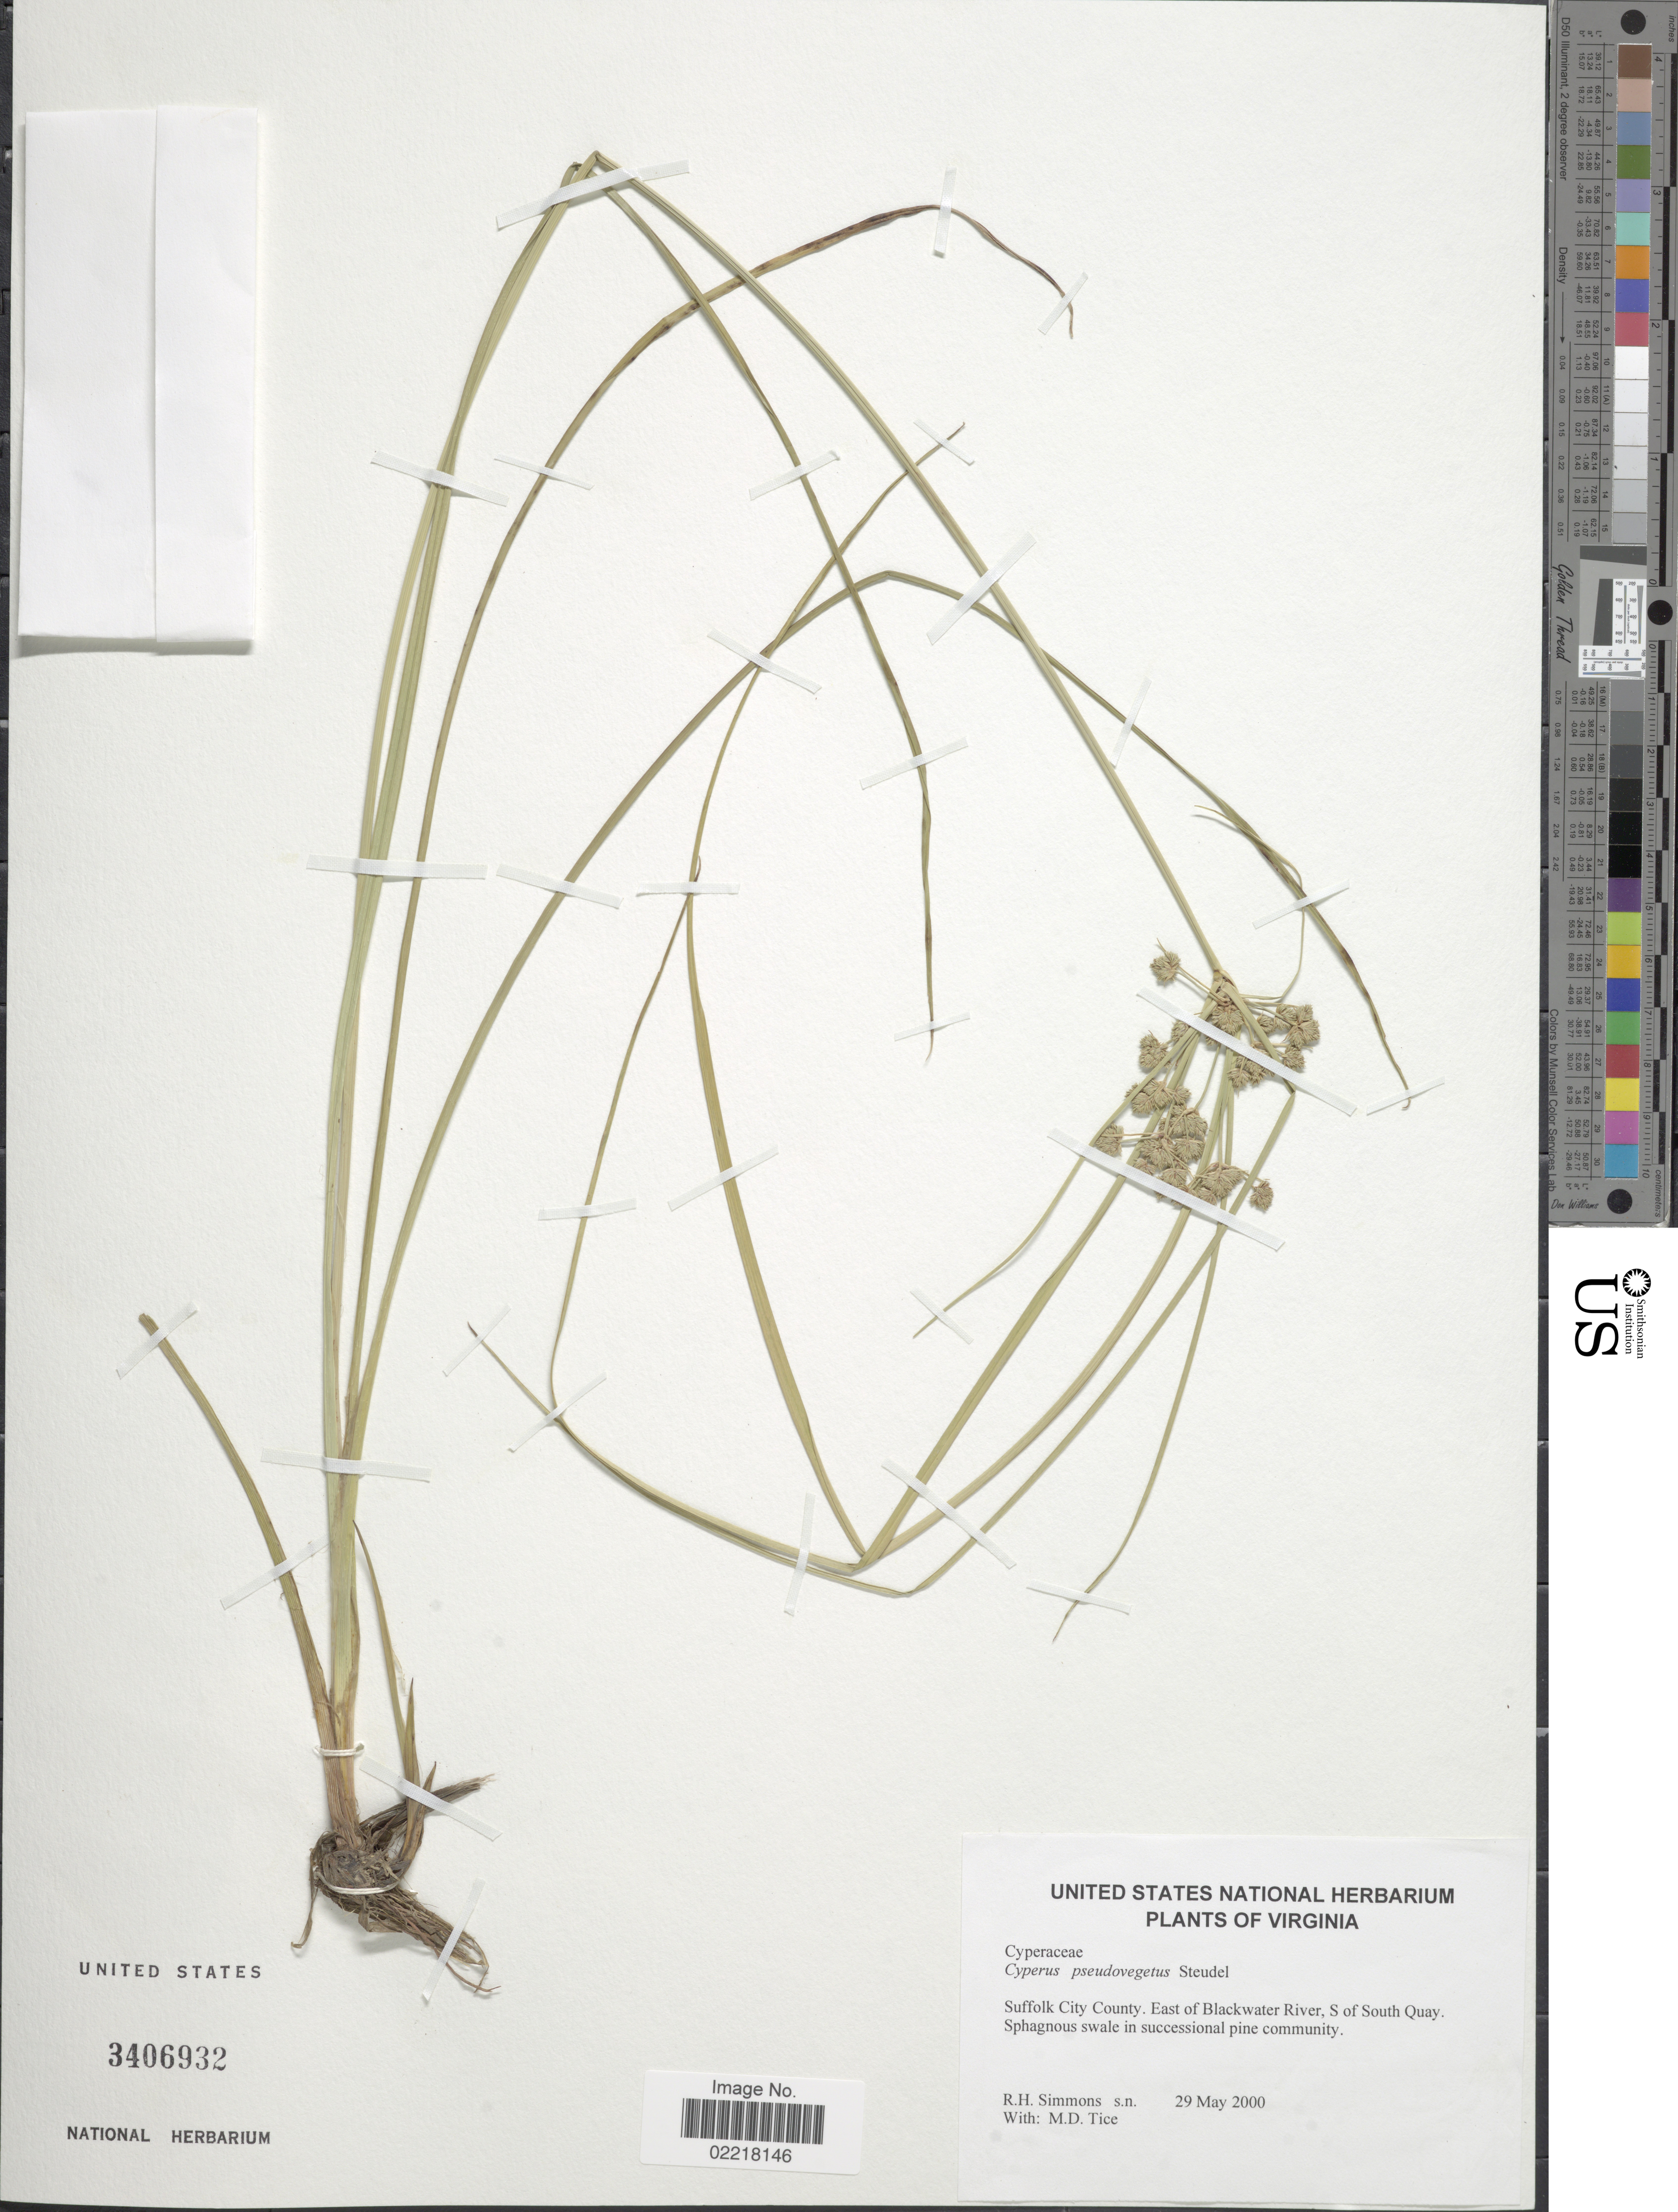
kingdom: Plantae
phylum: Tracheophyta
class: Liliopsida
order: Poales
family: Cyperaceae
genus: Cyperus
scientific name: Cyperus pseudovegetus Steud.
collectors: R. H. Simmons & M. Tice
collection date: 2000-05-29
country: United States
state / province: Virginia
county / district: City of Suffolk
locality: Suffolk City County. East of Blackwater River, S of South Quay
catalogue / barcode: US 3406932